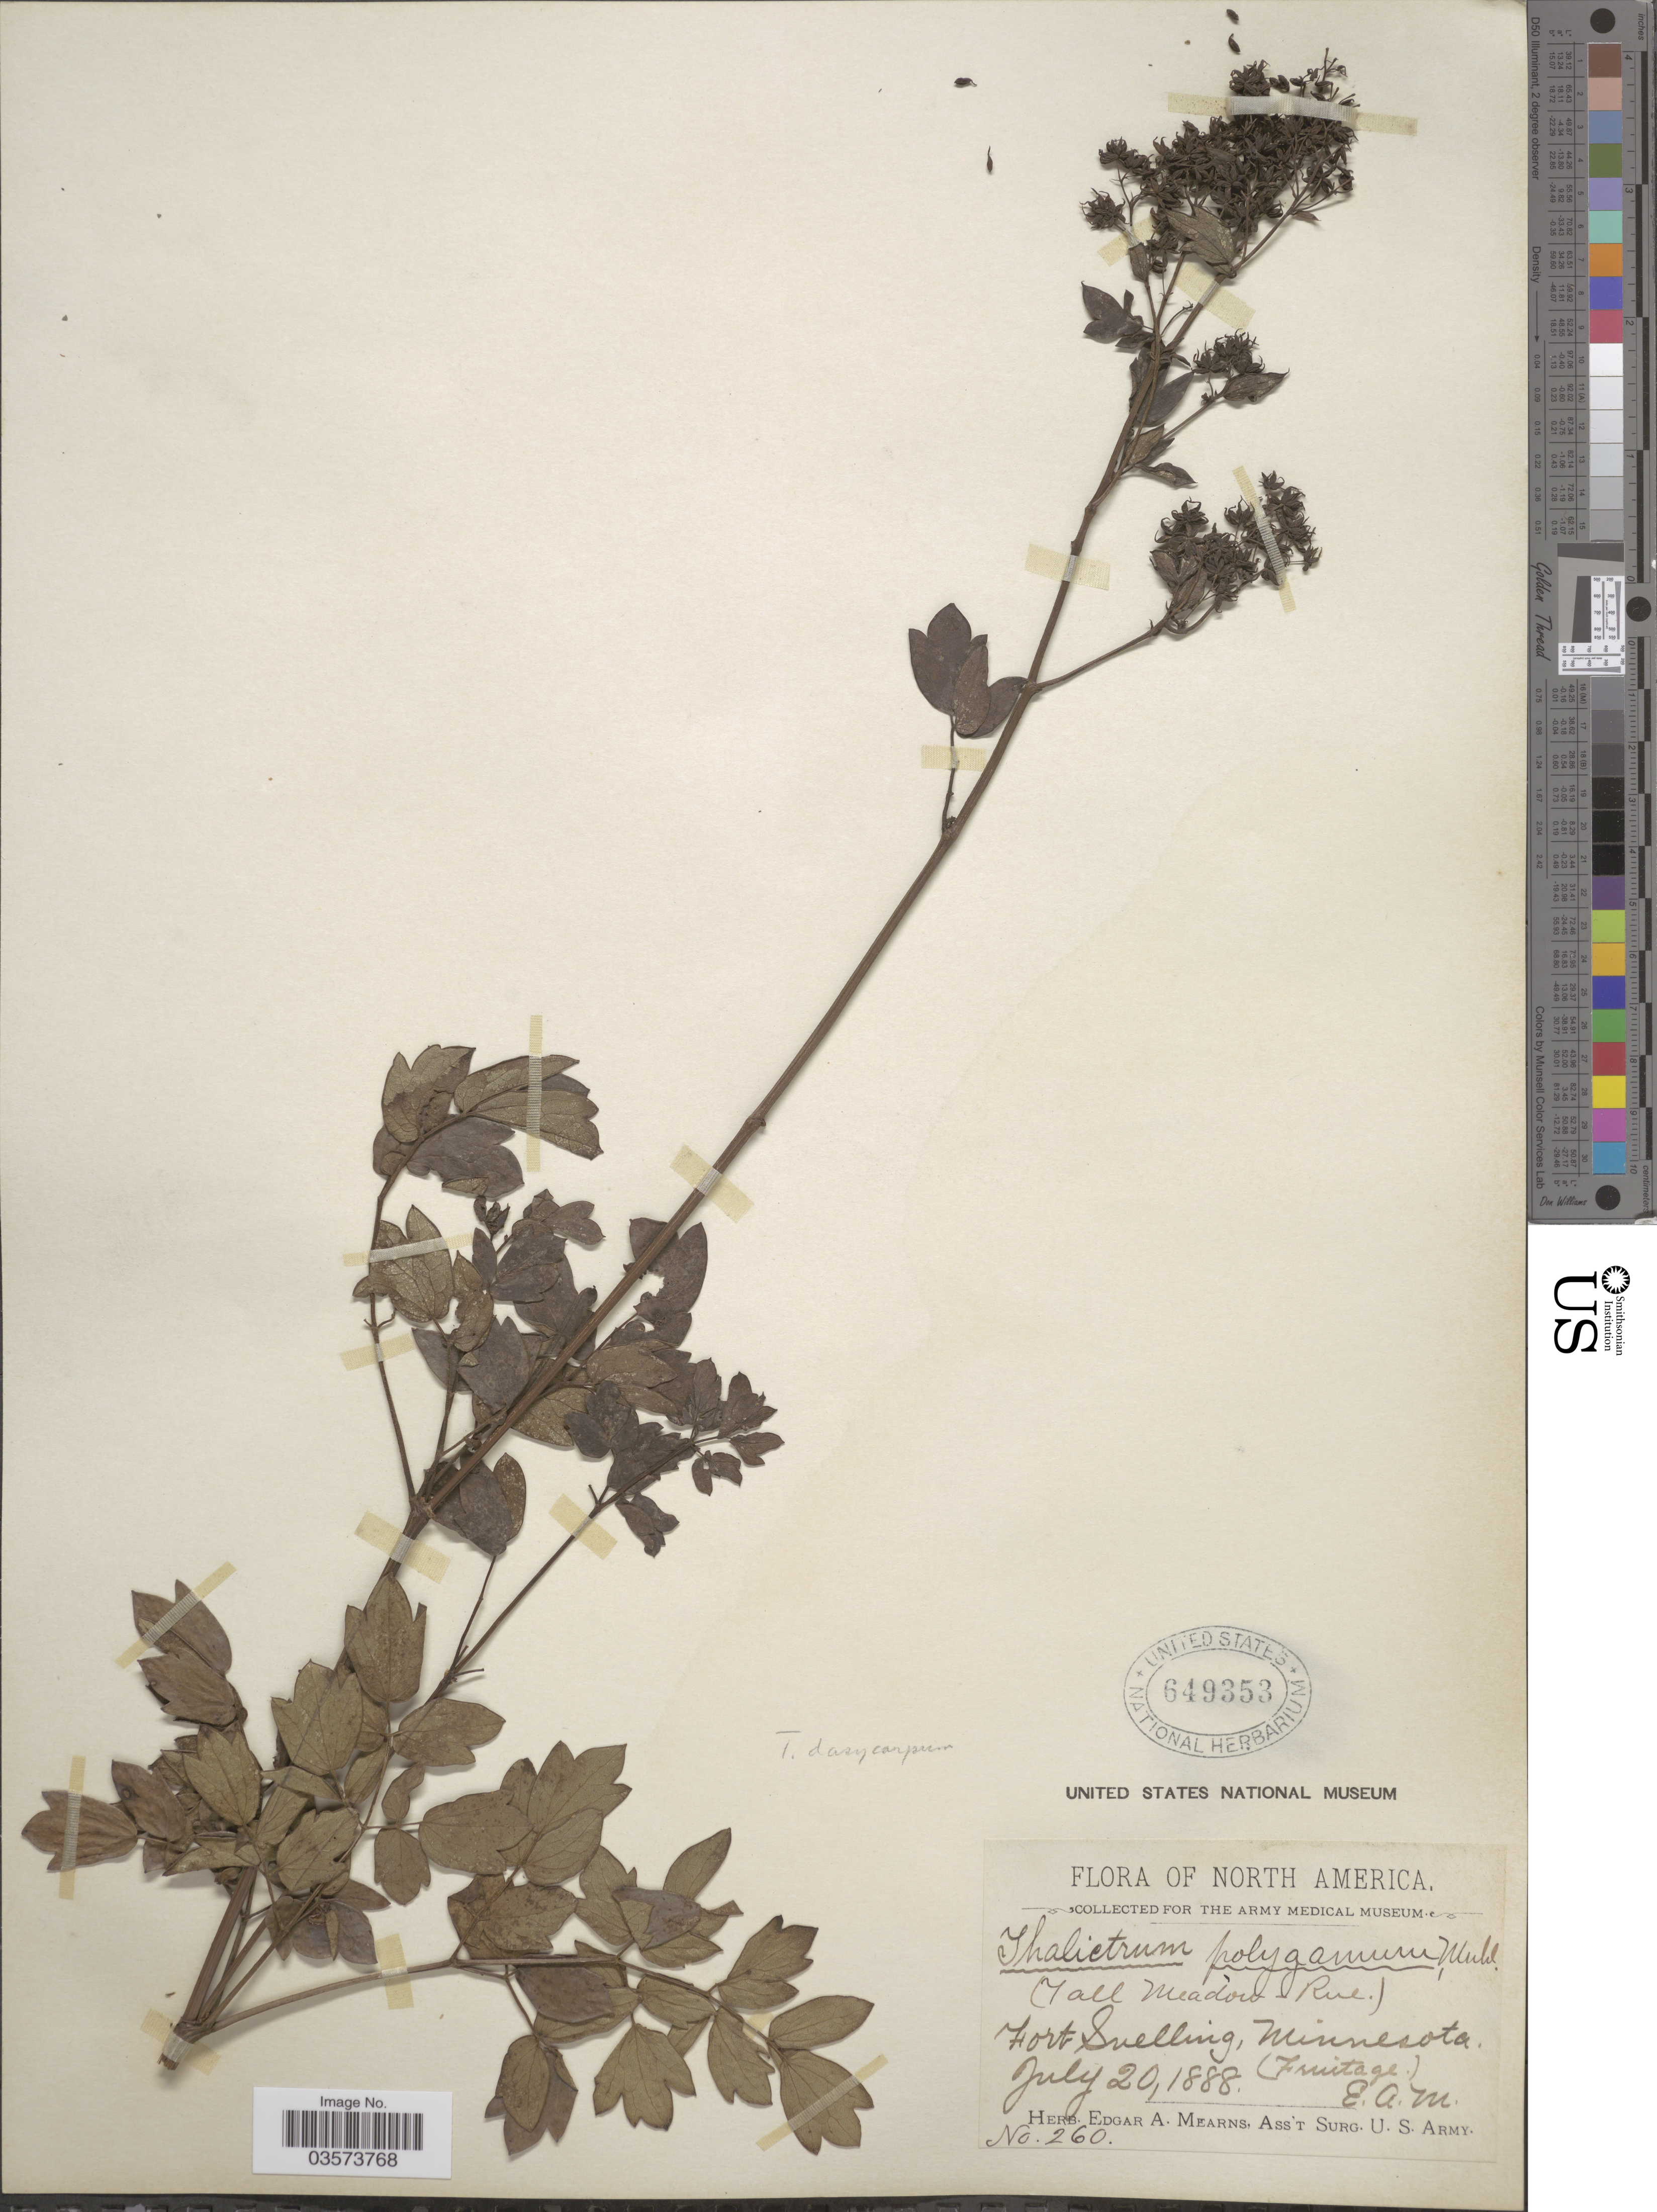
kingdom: Plantae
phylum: Tracheophyta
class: Magnoliopsida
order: Ranunculales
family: Ranunculaceae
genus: Thalictrum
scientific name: Thalictrum dasycarpum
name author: Fisch. & Avé-Lall.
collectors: E. A. Mearns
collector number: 260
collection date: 1888-07-20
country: United States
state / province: Minnesota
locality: North America. Fort Snelling.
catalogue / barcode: US 649353